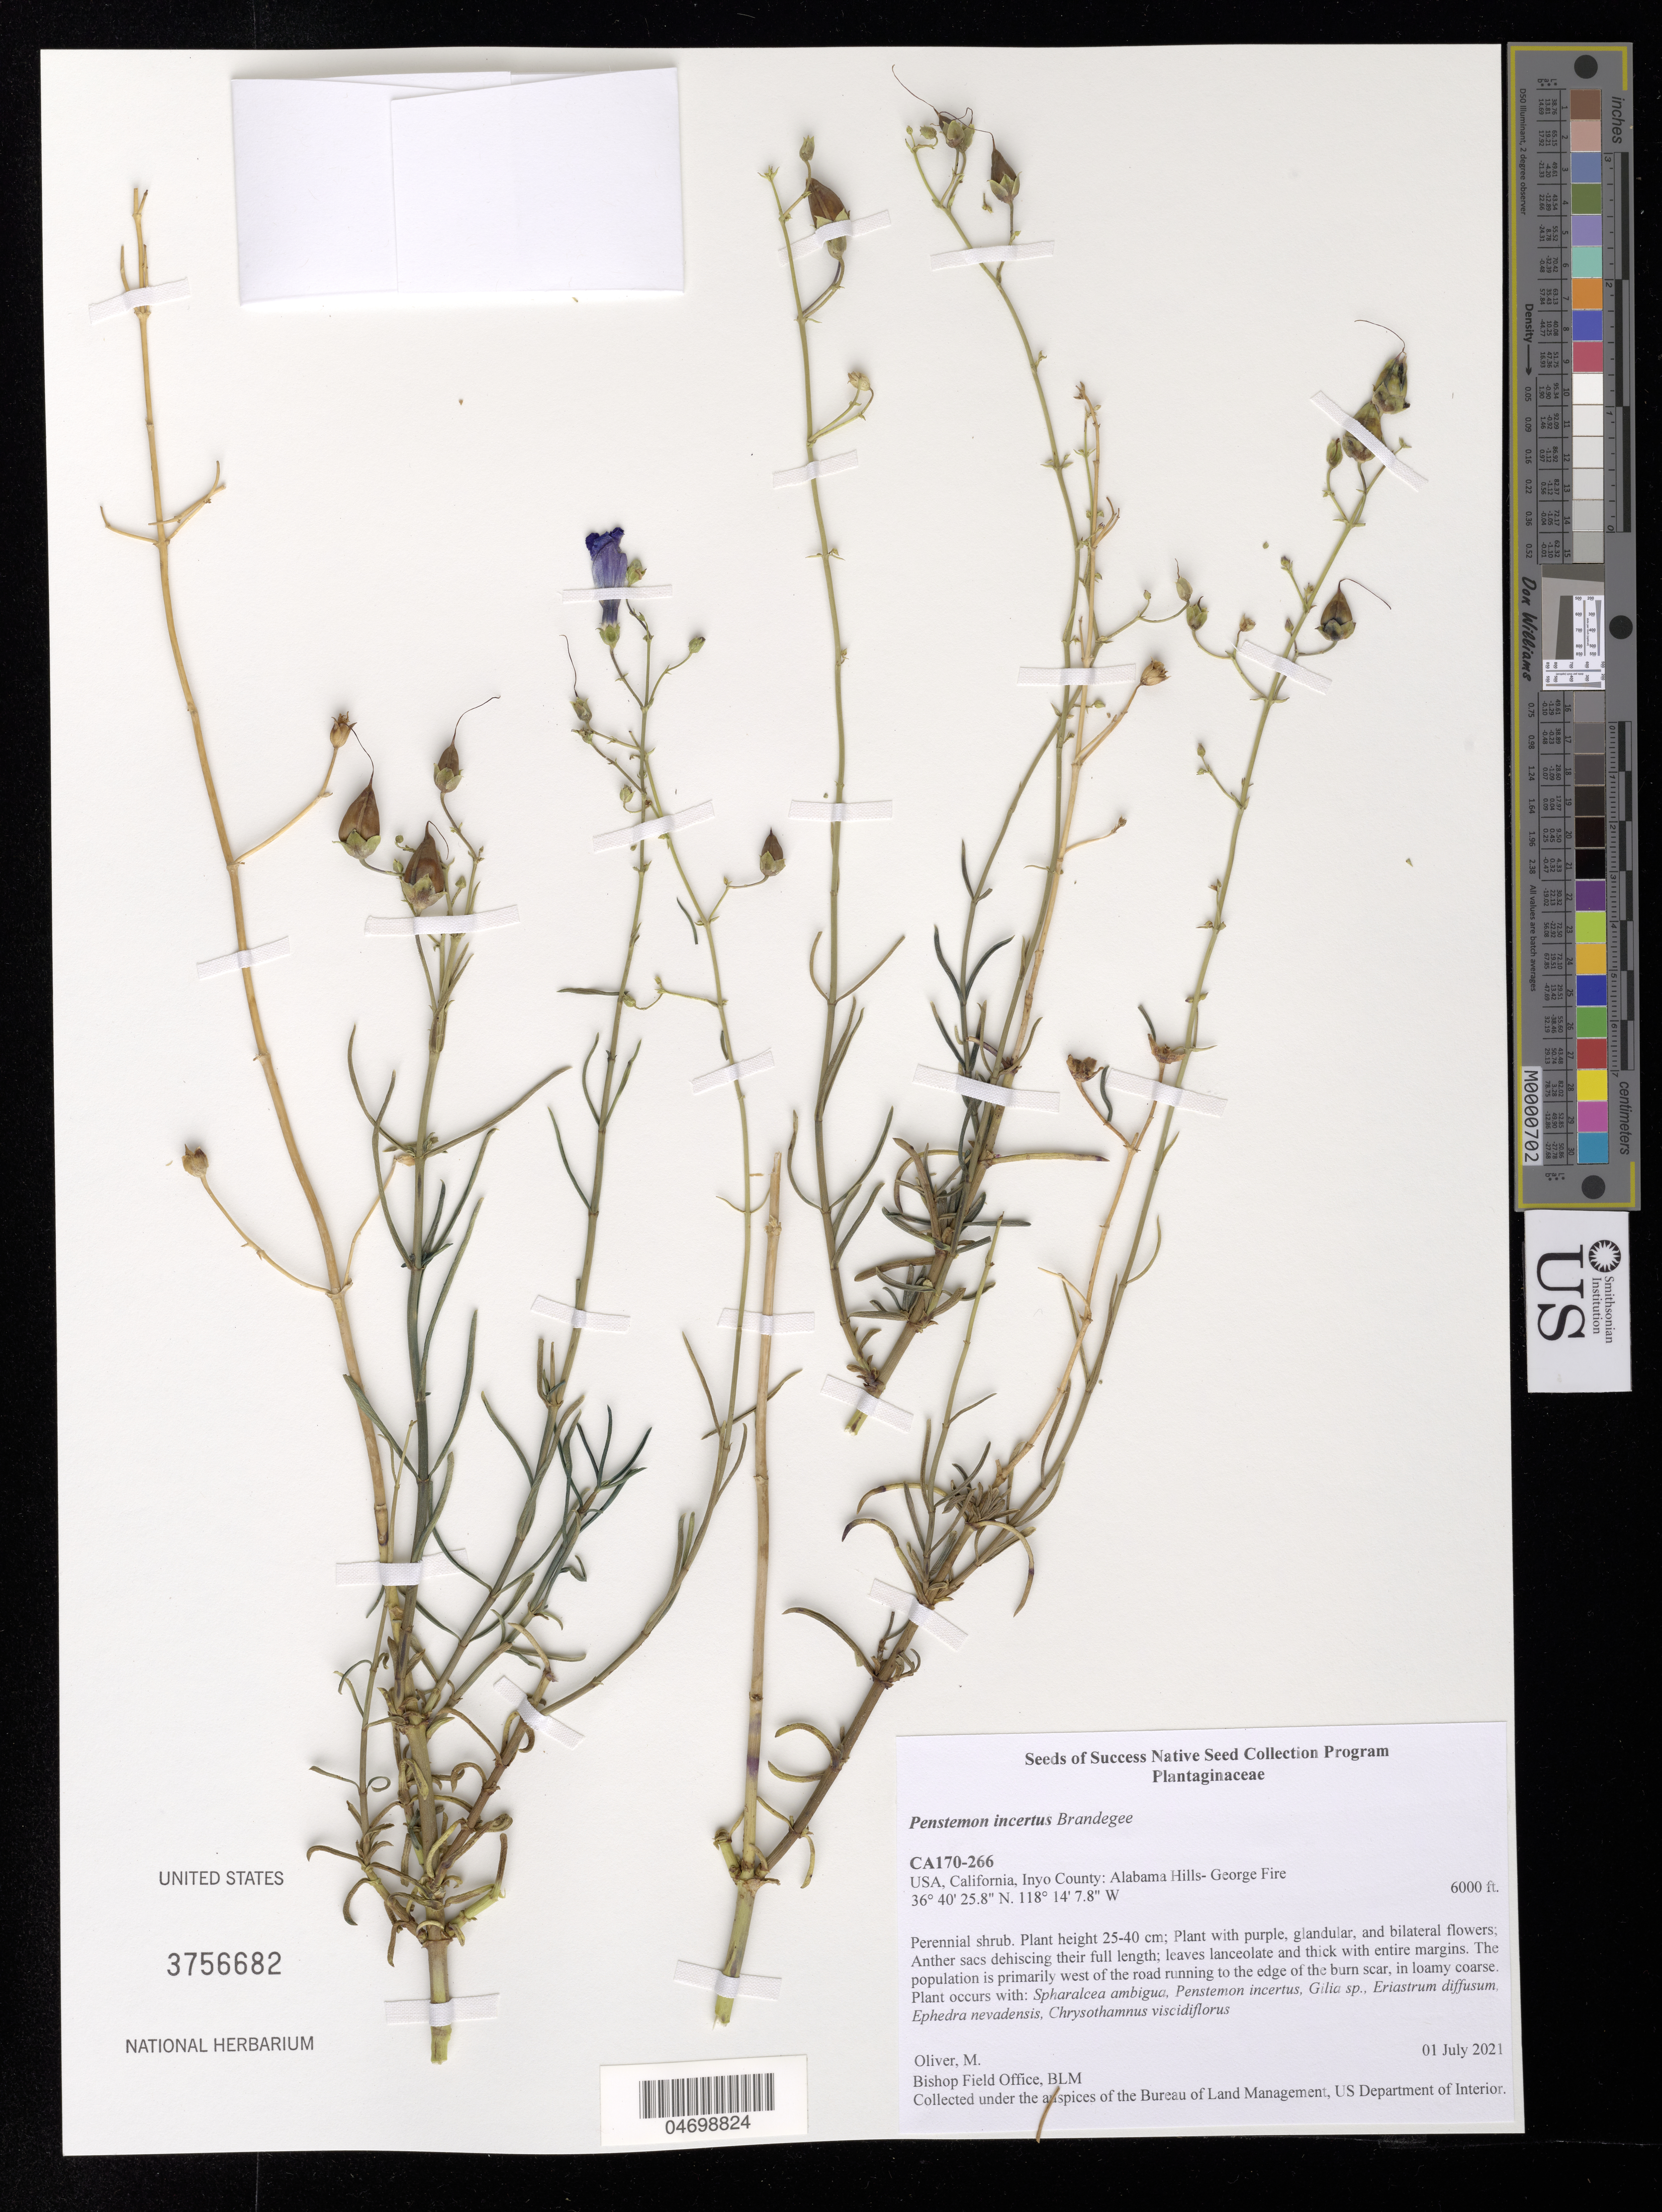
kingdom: Plantae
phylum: Tracheophyta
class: Magnoliopsida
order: Lamiales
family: Plantaginaceae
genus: Penstemon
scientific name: Penstemon incertus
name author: Brandegee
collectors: M. Oliver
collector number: CA170-266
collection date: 2021-07-01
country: United States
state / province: California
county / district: Inyo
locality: Alabama Hills-George Fire.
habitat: Edge of the burn scar, in loamy coarse. With Gilia sp., Ephedra nevadensis, Eriastrum diffusum, etc.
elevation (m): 1829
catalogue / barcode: US 3756682